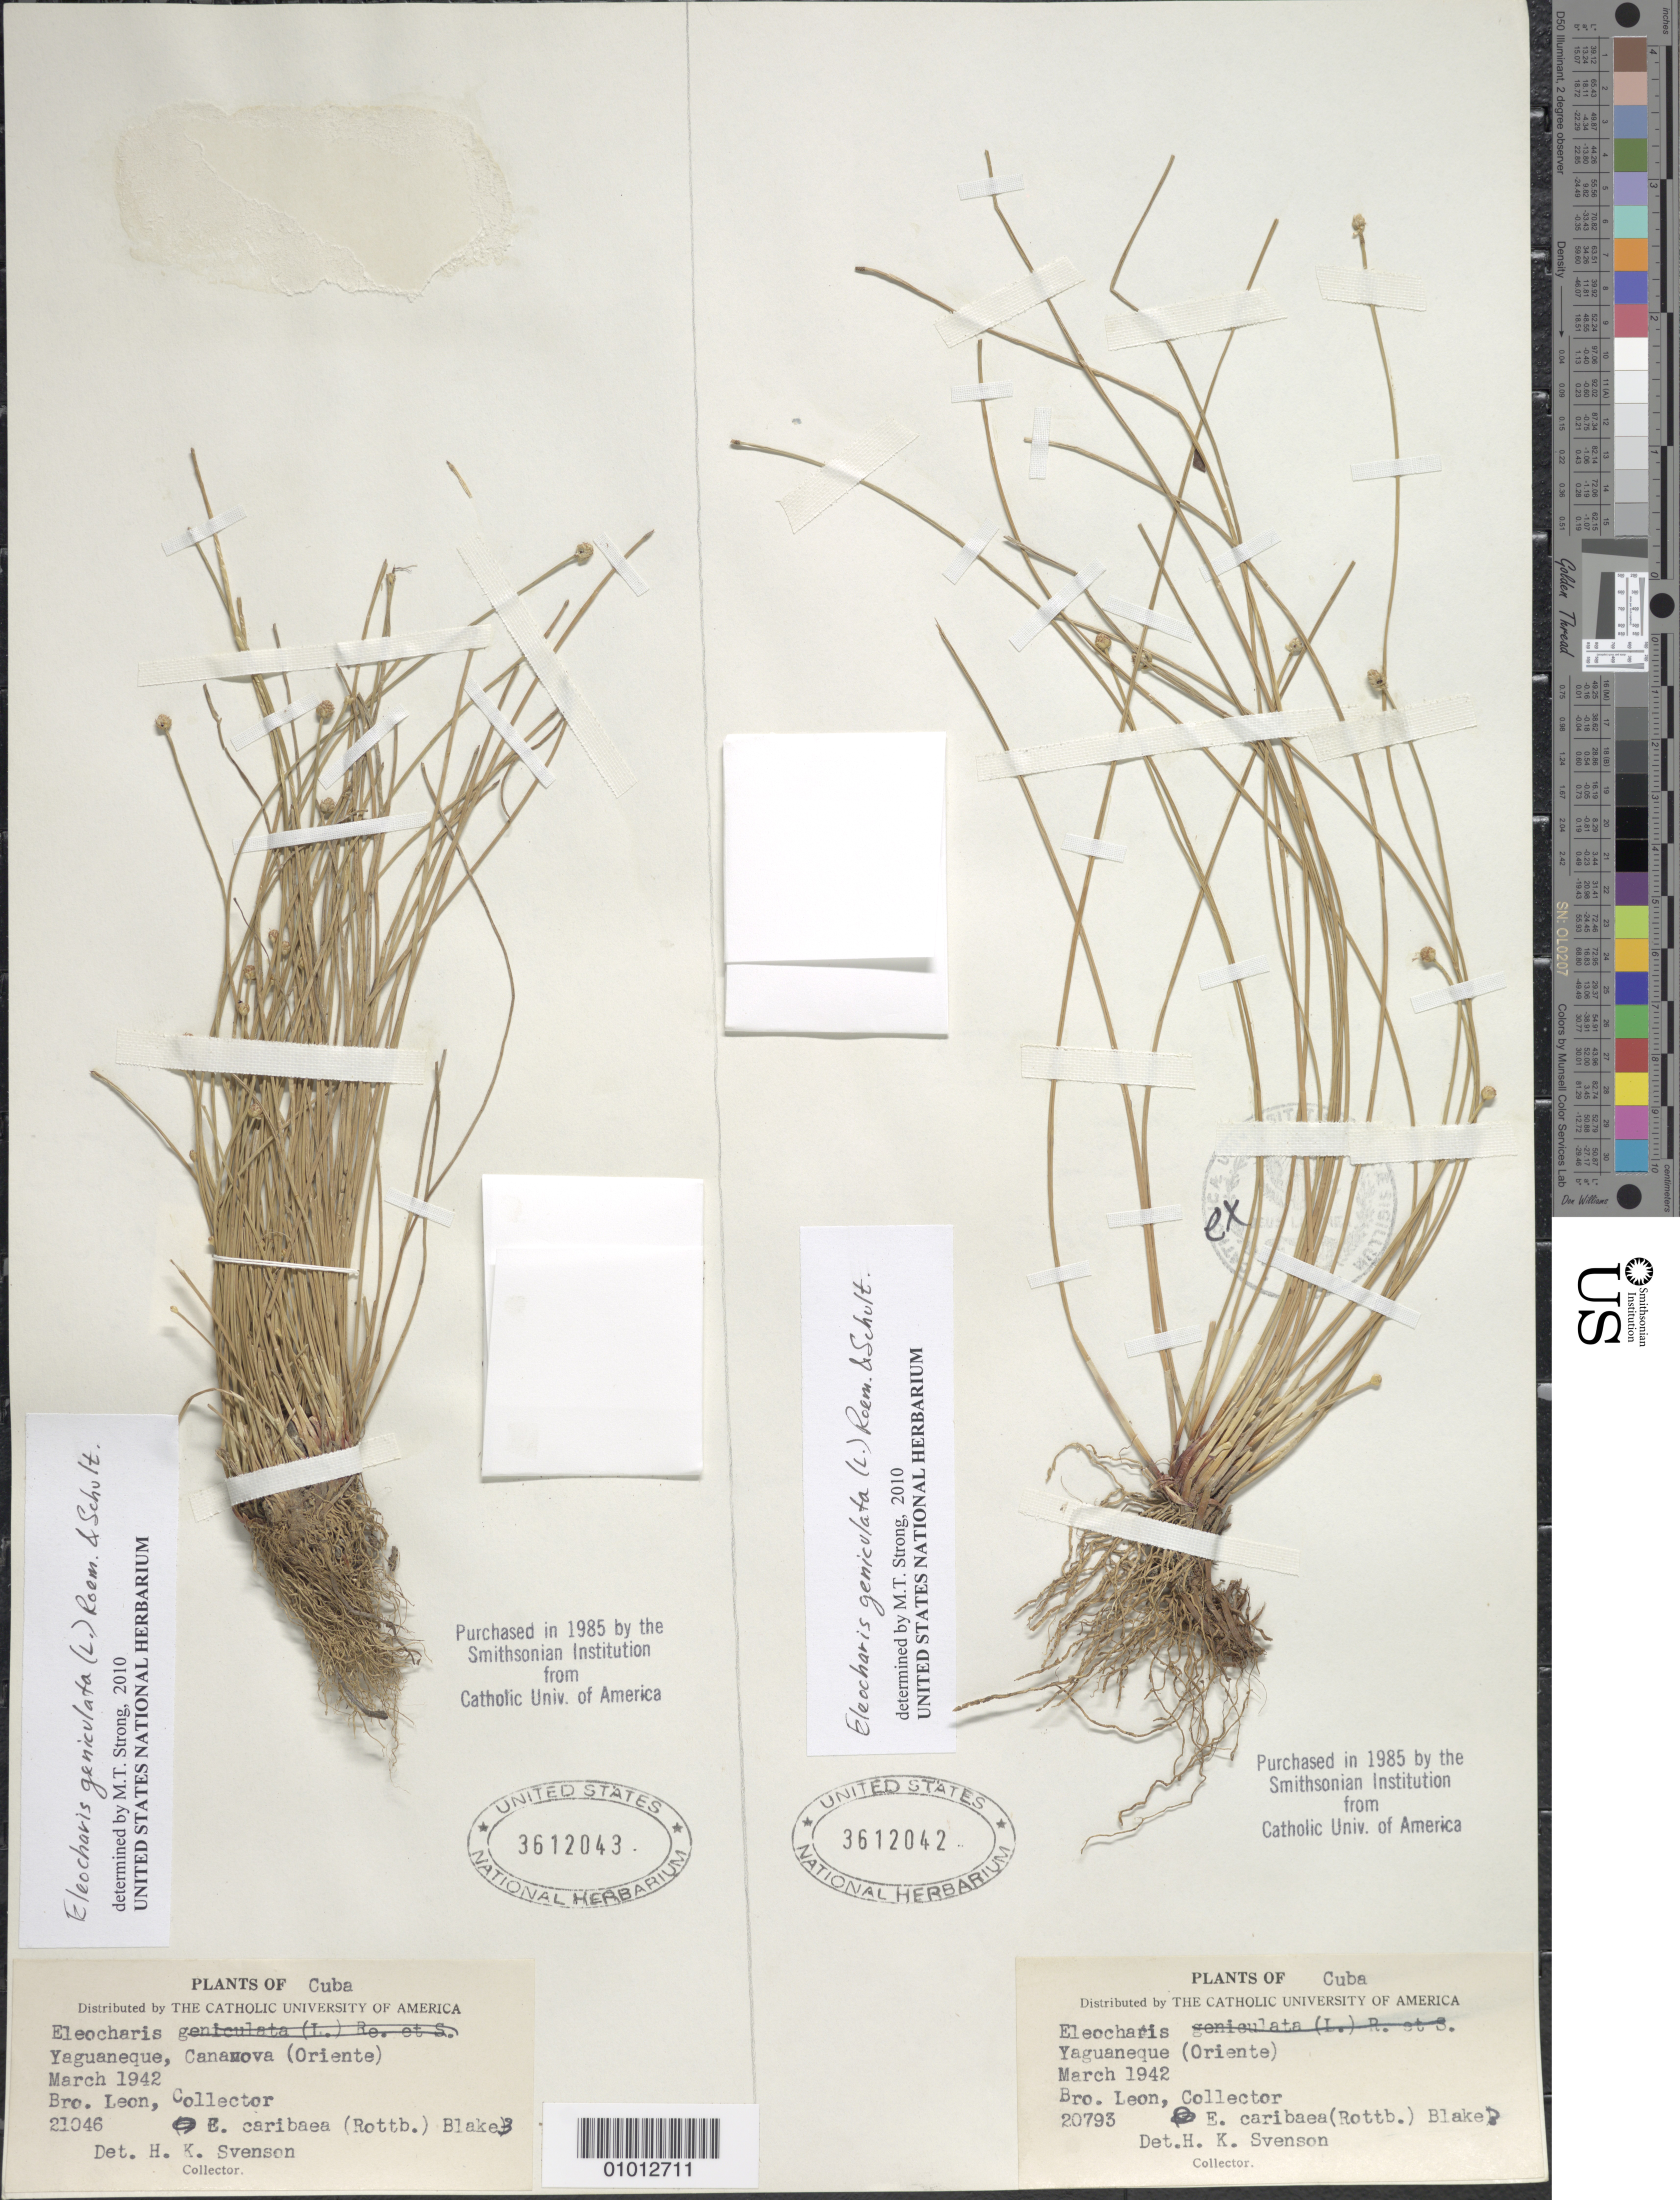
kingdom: Plantae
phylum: Tracheophyta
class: Liliopsida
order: Poales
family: Cyperaceae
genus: Eleocharis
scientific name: Eleocharis geniculata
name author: (L.) Roem. & Schult.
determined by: Strong, M. T., (US), Smithsonian Institution - National Museum of Natural History (UNITED STATES)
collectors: Bro. León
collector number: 20793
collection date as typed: Mar 1942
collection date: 1942-03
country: Cuba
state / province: Oriente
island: Cuba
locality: Yaguaneque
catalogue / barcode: US 3612042